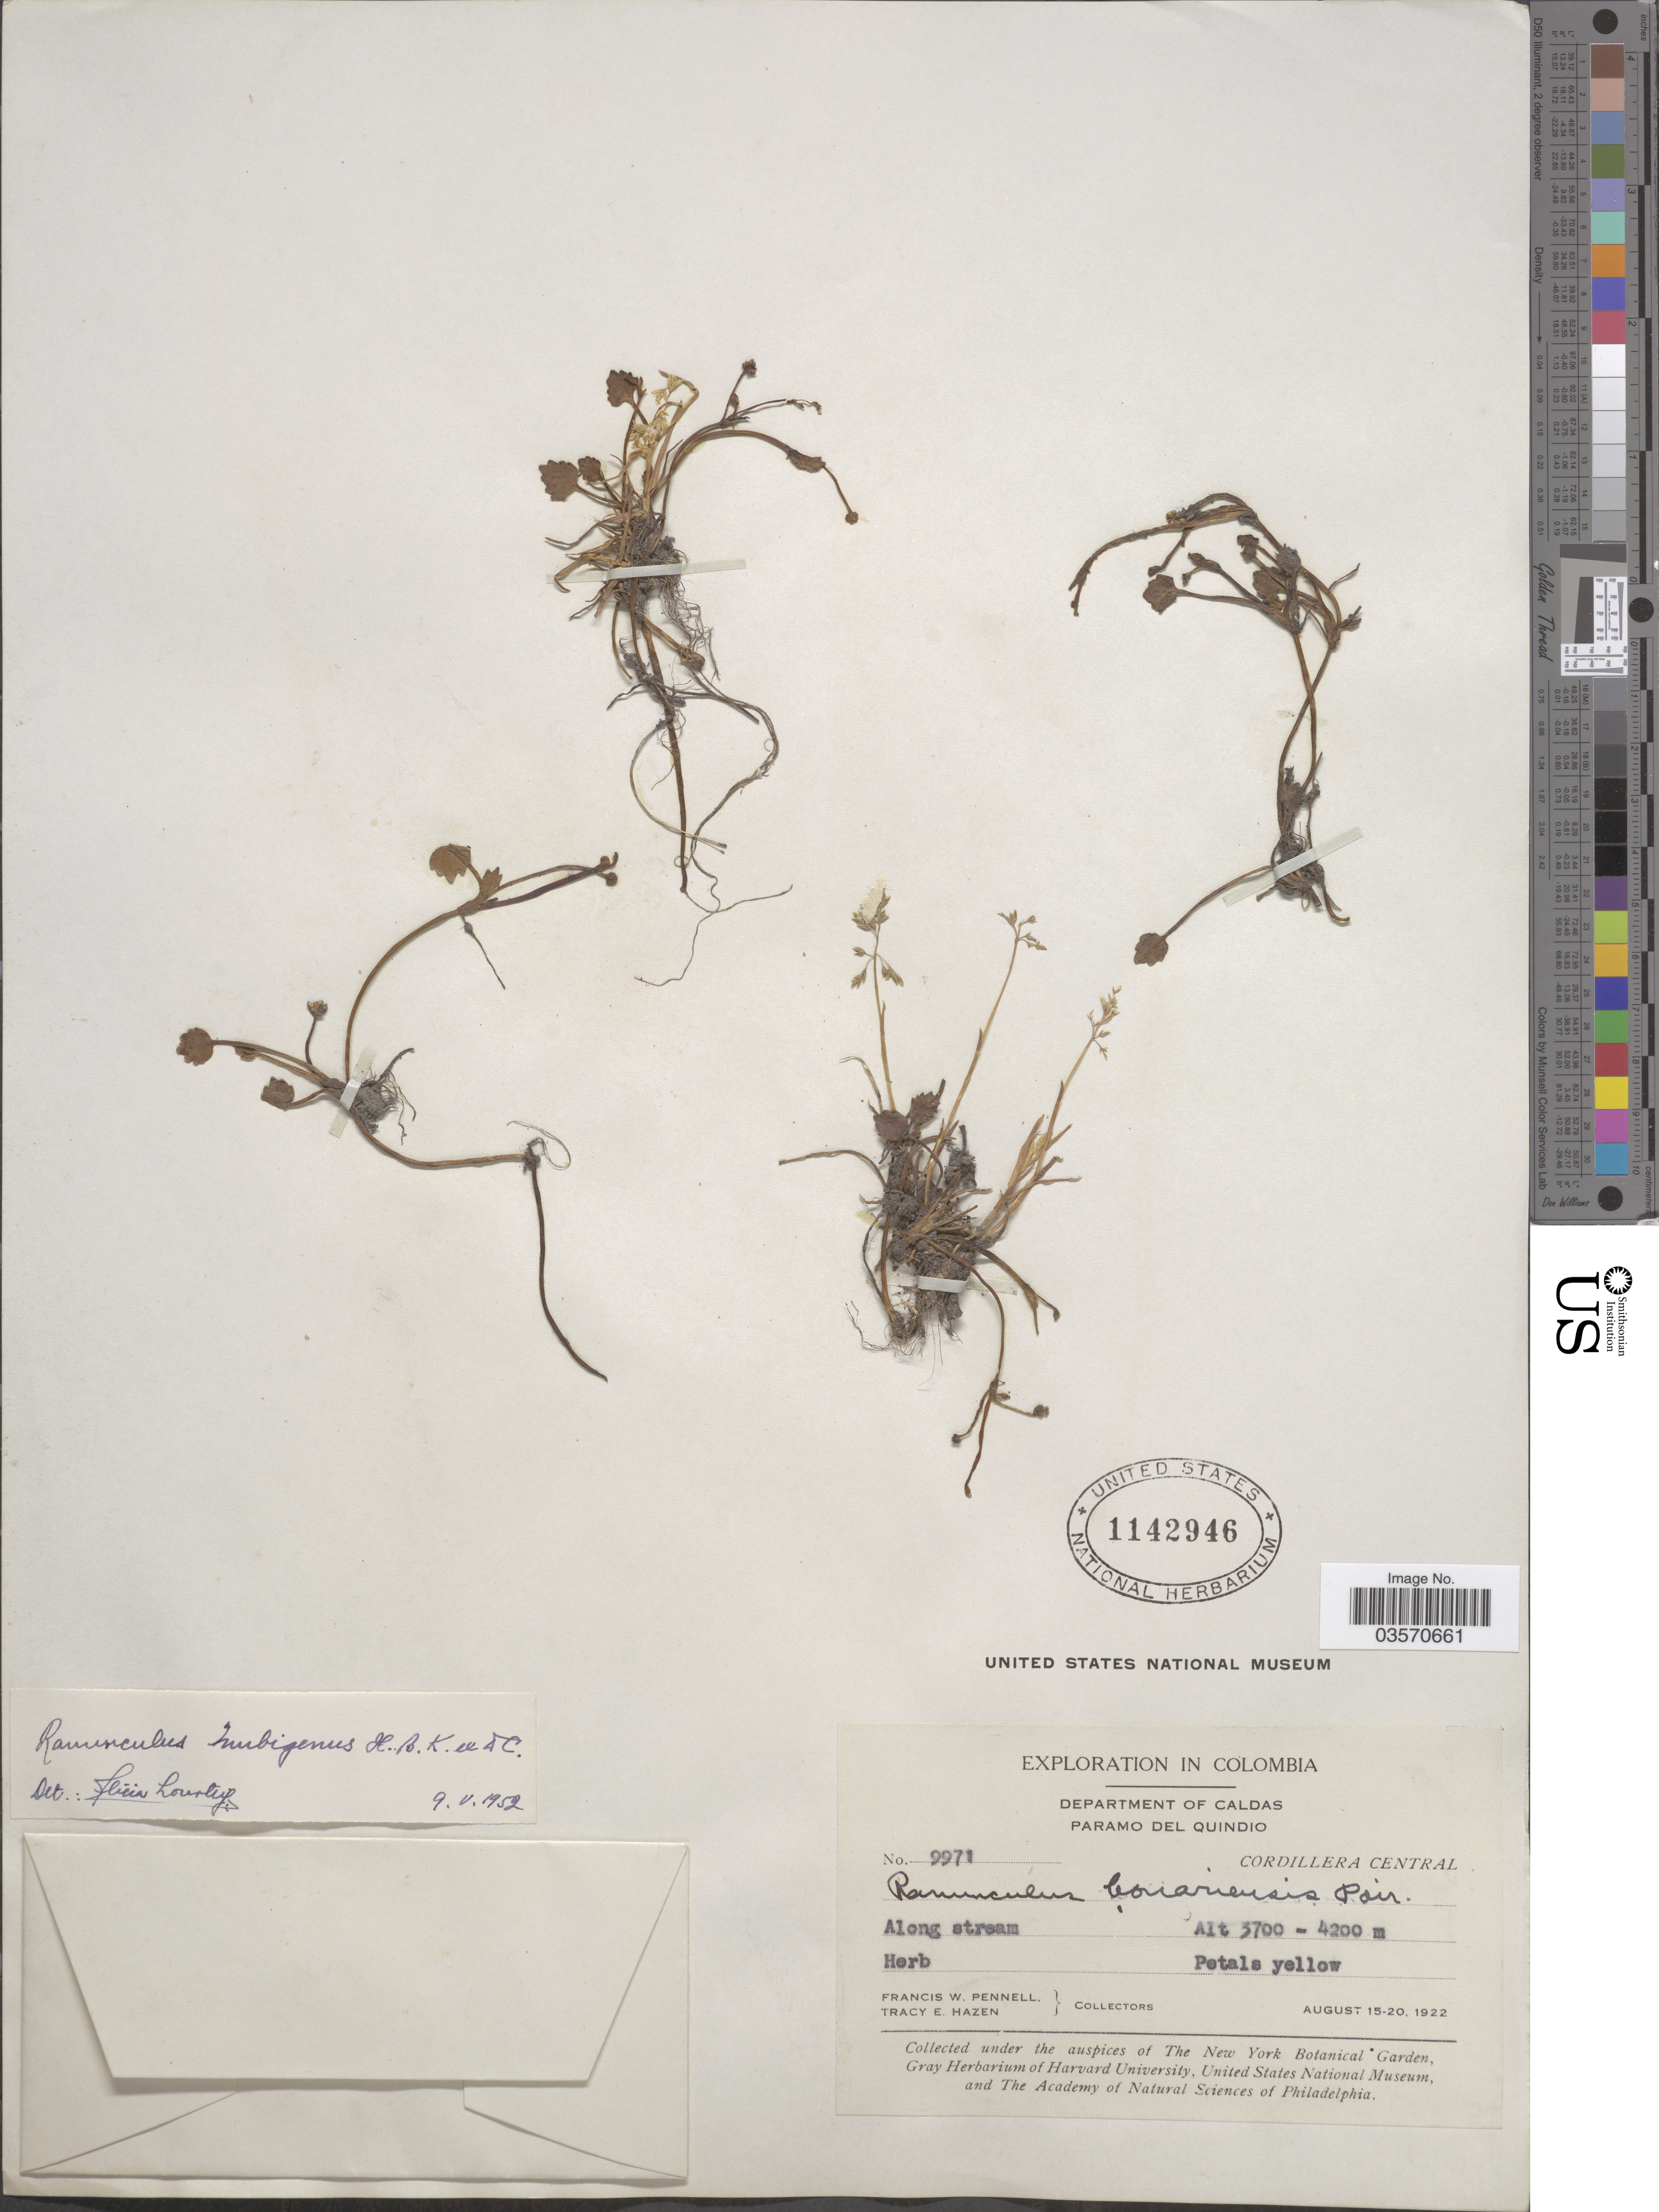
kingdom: Plantae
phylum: Tracheophyta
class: Magnoliopsida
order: Ranunculales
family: Ranunculaceae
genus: Ranunculus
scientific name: Ranunculus nubigenus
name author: Humb. et al. ex DC.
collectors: F. W. Pennell & T. E. Hazen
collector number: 9971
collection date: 1922-08-15/1922-08-20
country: Colombia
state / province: Caldas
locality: Department of Caldas. Paramo del Quindio. Cordillera Central. Along stream.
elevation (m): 3700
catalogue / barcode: US 1142946